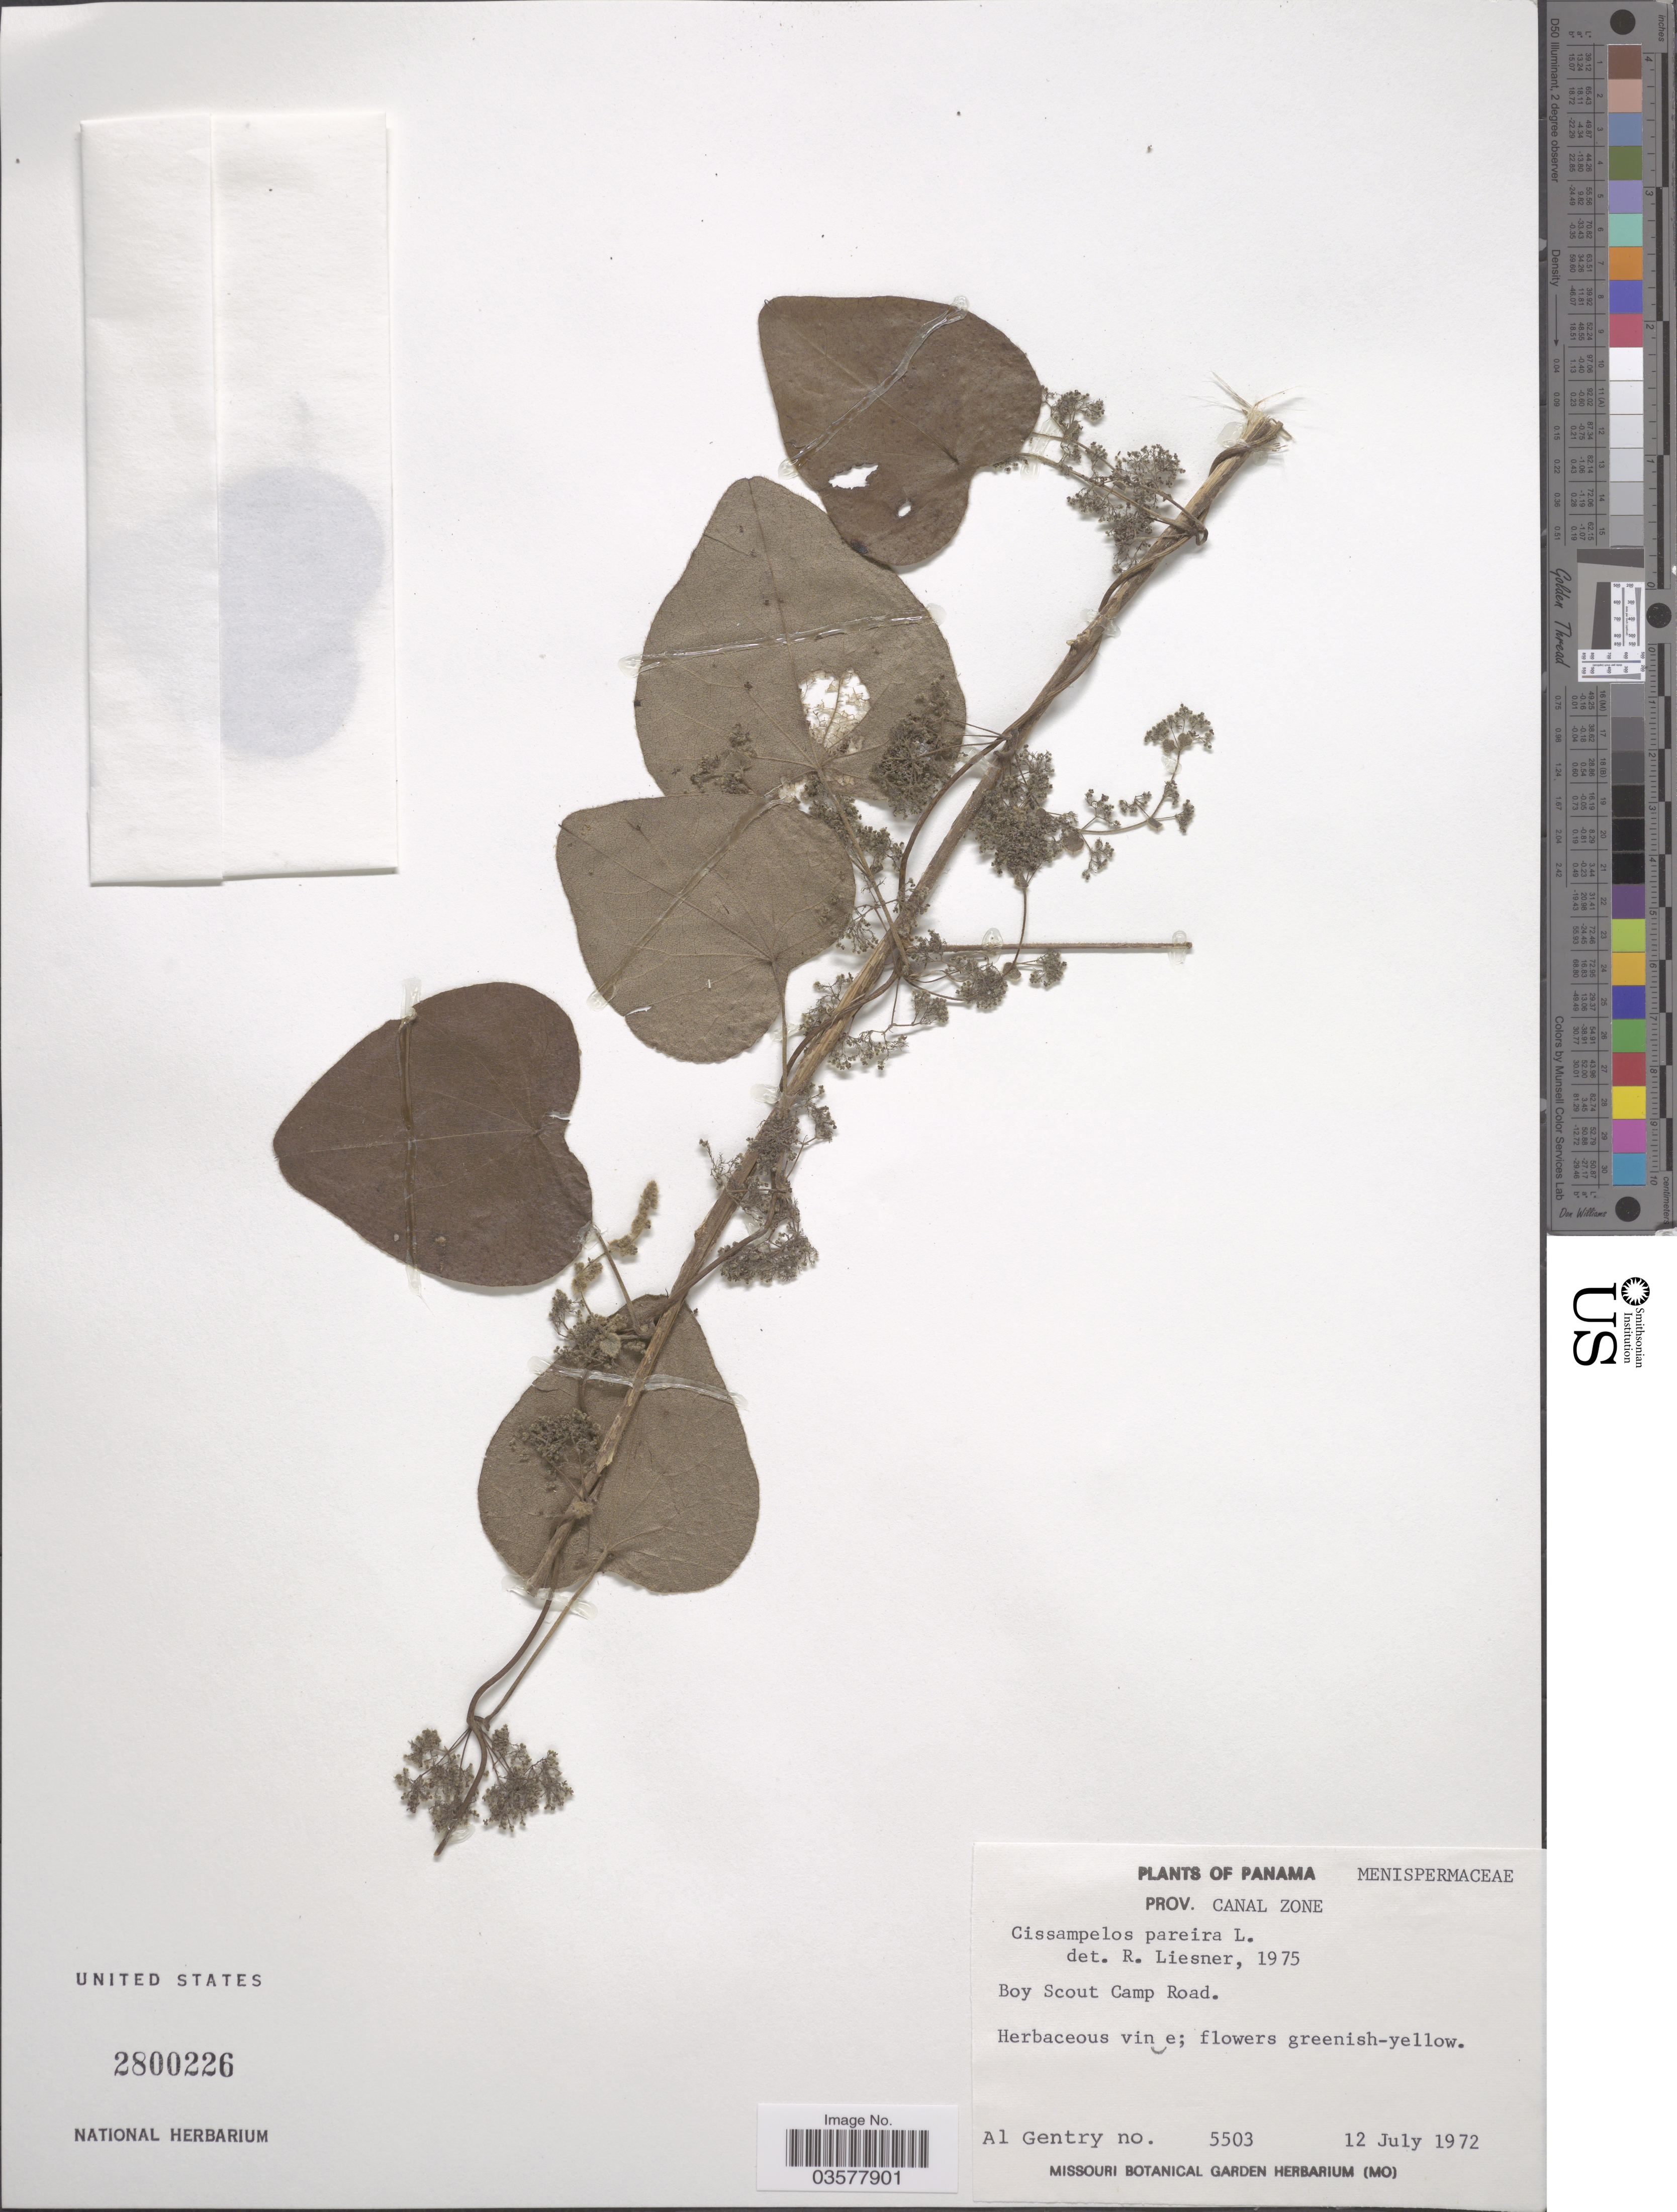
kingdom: Plantae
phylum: Tracheophyta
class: Magnoliopsida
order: Ranunculales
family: Menispermaceae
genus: Cissampelos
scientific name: Cissampelos pareira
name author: L.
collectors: A. H. Gentry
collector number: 5503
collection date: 1972-07-12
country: Panama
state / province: Colón / Panamá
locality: Prov. Canal Zone. Boy Scout Camp Road.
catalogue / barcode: US 2800226